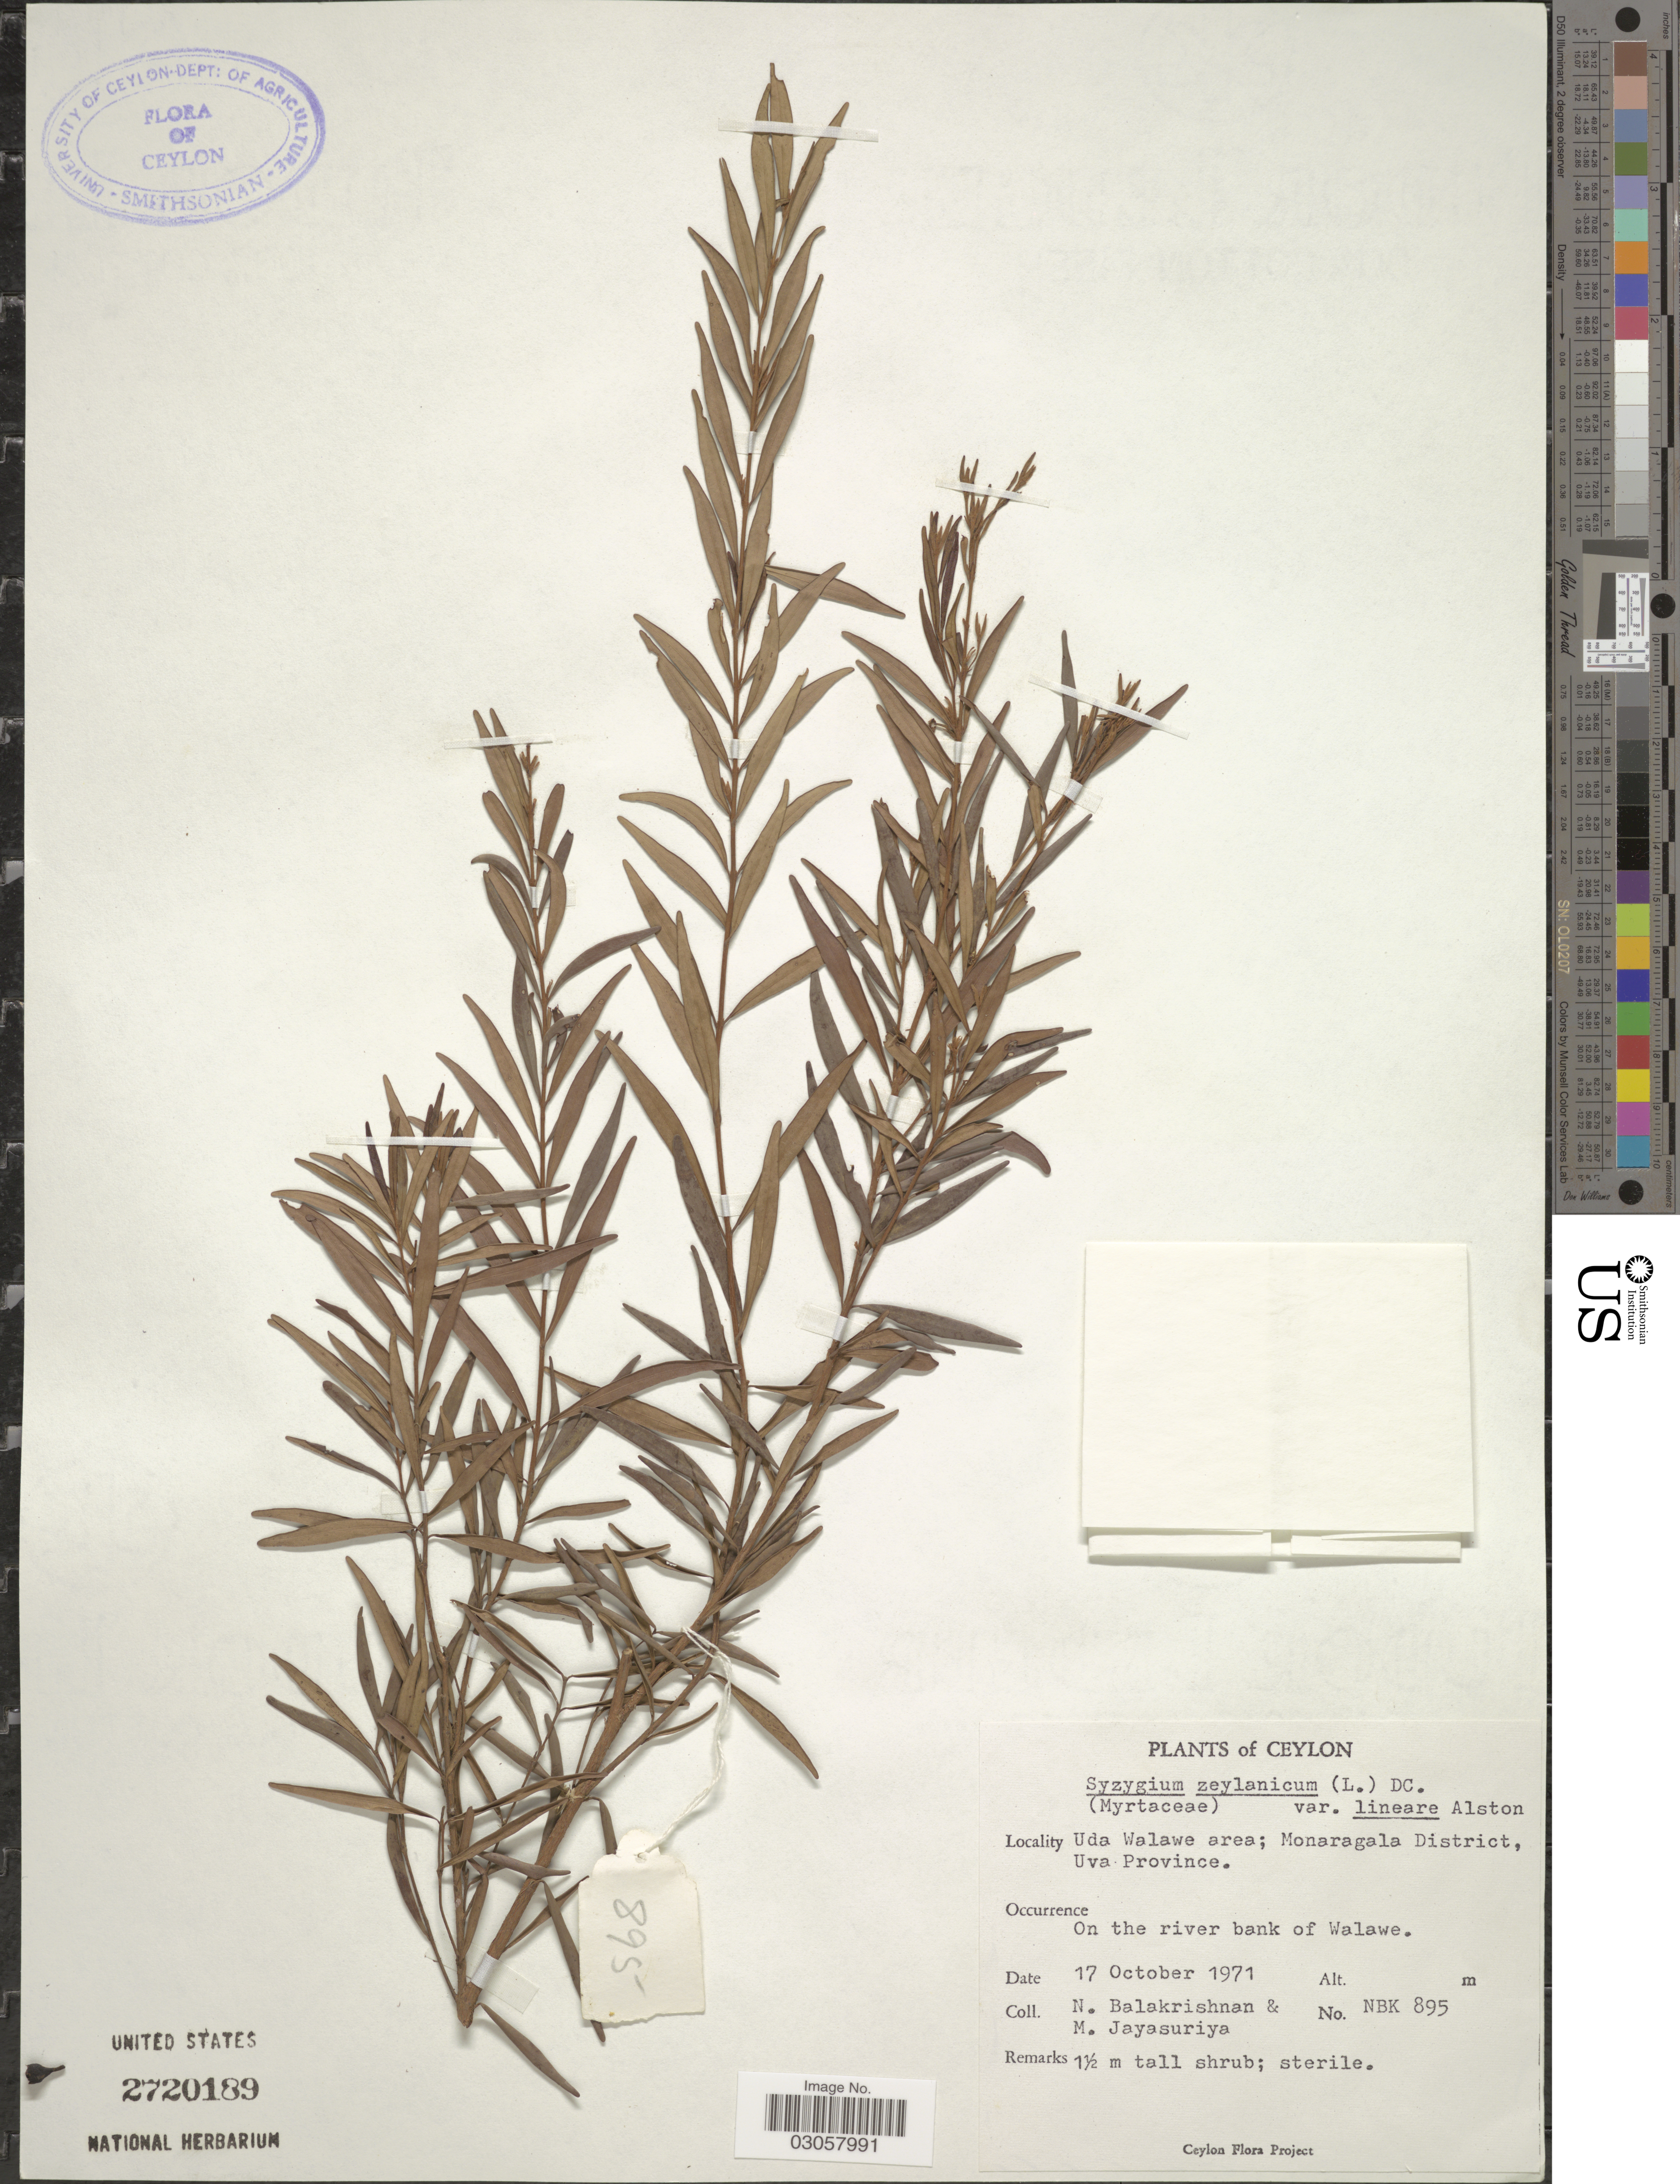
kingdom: Plantae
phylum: Tracheophyta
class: Magnoliopsida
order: Myrtales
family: Myrtaceae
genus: Syzygium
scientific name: Syzygium zeylanicum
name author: (L.) DC.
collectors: N. Balakrishnan & M. Jayasuriya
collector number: NBK 895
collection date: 1971-10-17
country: Sri Lanka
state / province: Uva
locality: Ceylon. Uda Walawa area; Monaragala District. On the river bank of Walawe.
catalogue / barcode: US 2720189